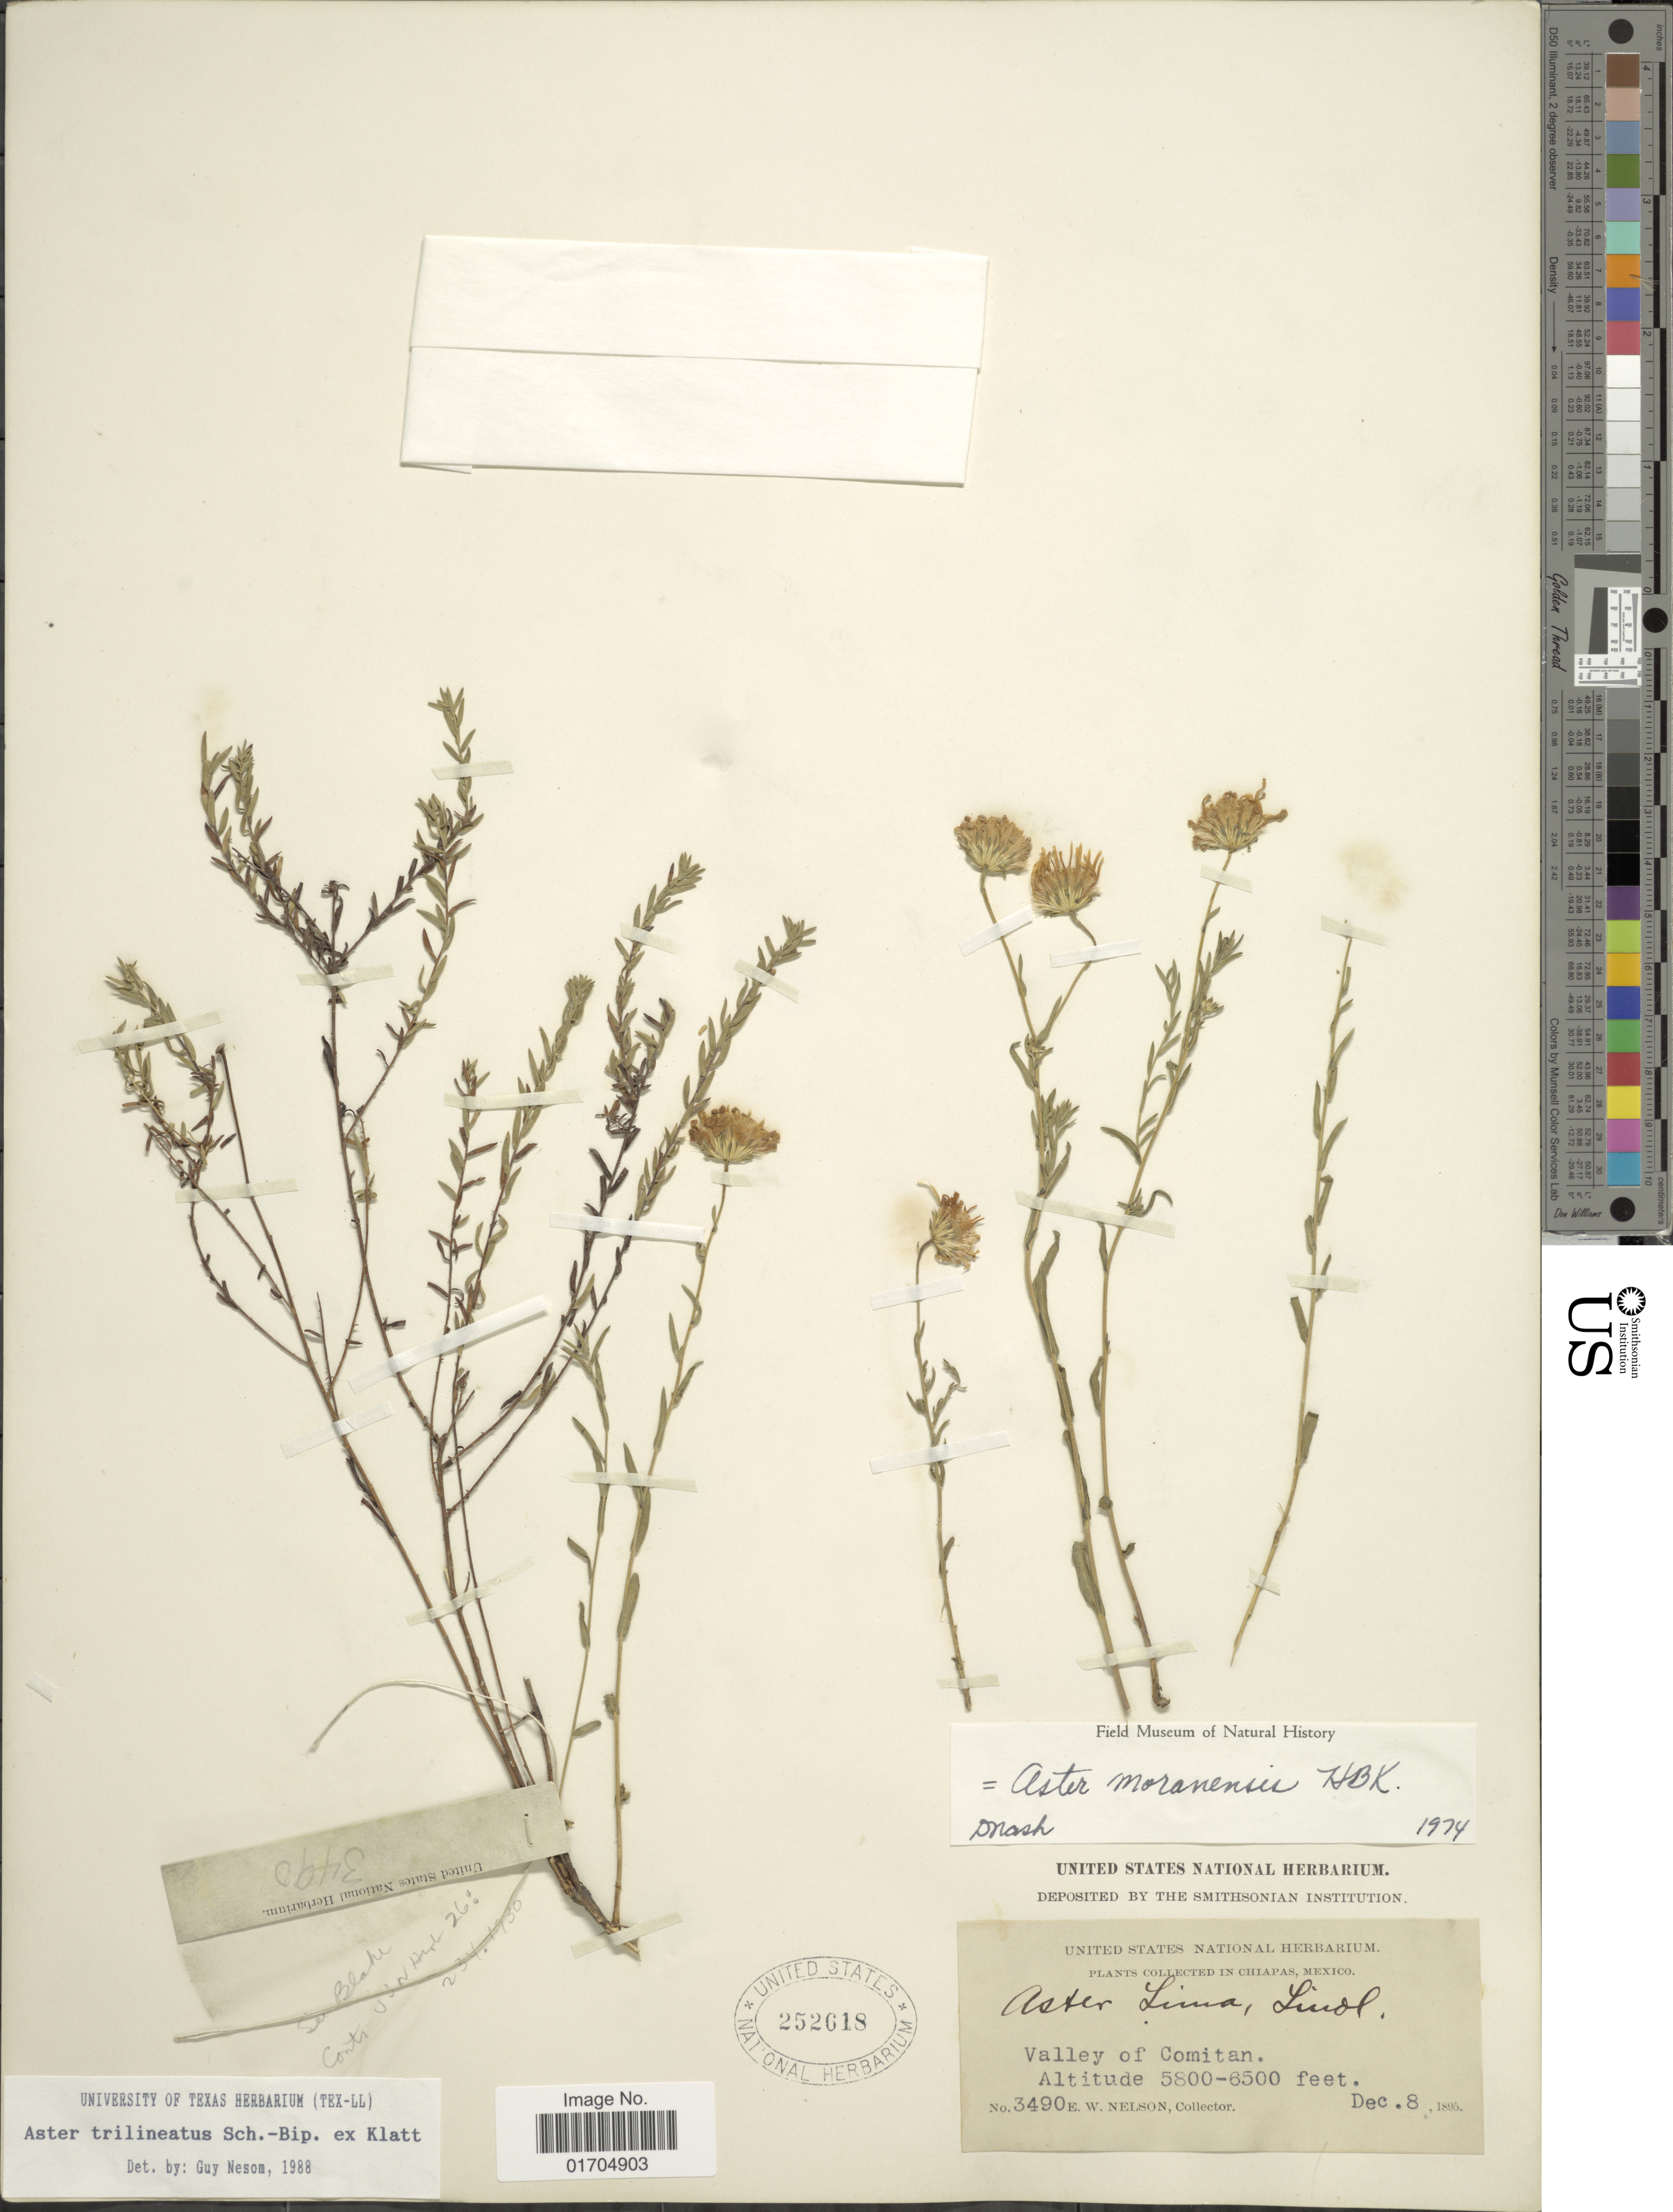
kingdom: Plantae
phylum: Tracheophyta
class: Magnoliopsida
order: Asterales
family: Asteraceae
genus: Symphyotrichum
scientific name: Symphyotrichum trilineatum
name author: (Sch. Bip. ex Klatt) G.L. Nesom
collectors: E. W. Nelson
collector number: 3490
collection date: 1895-12-08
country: Mexico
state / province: Chiapas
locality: Valley of Comitan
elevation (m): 1768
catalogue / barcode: US 252618